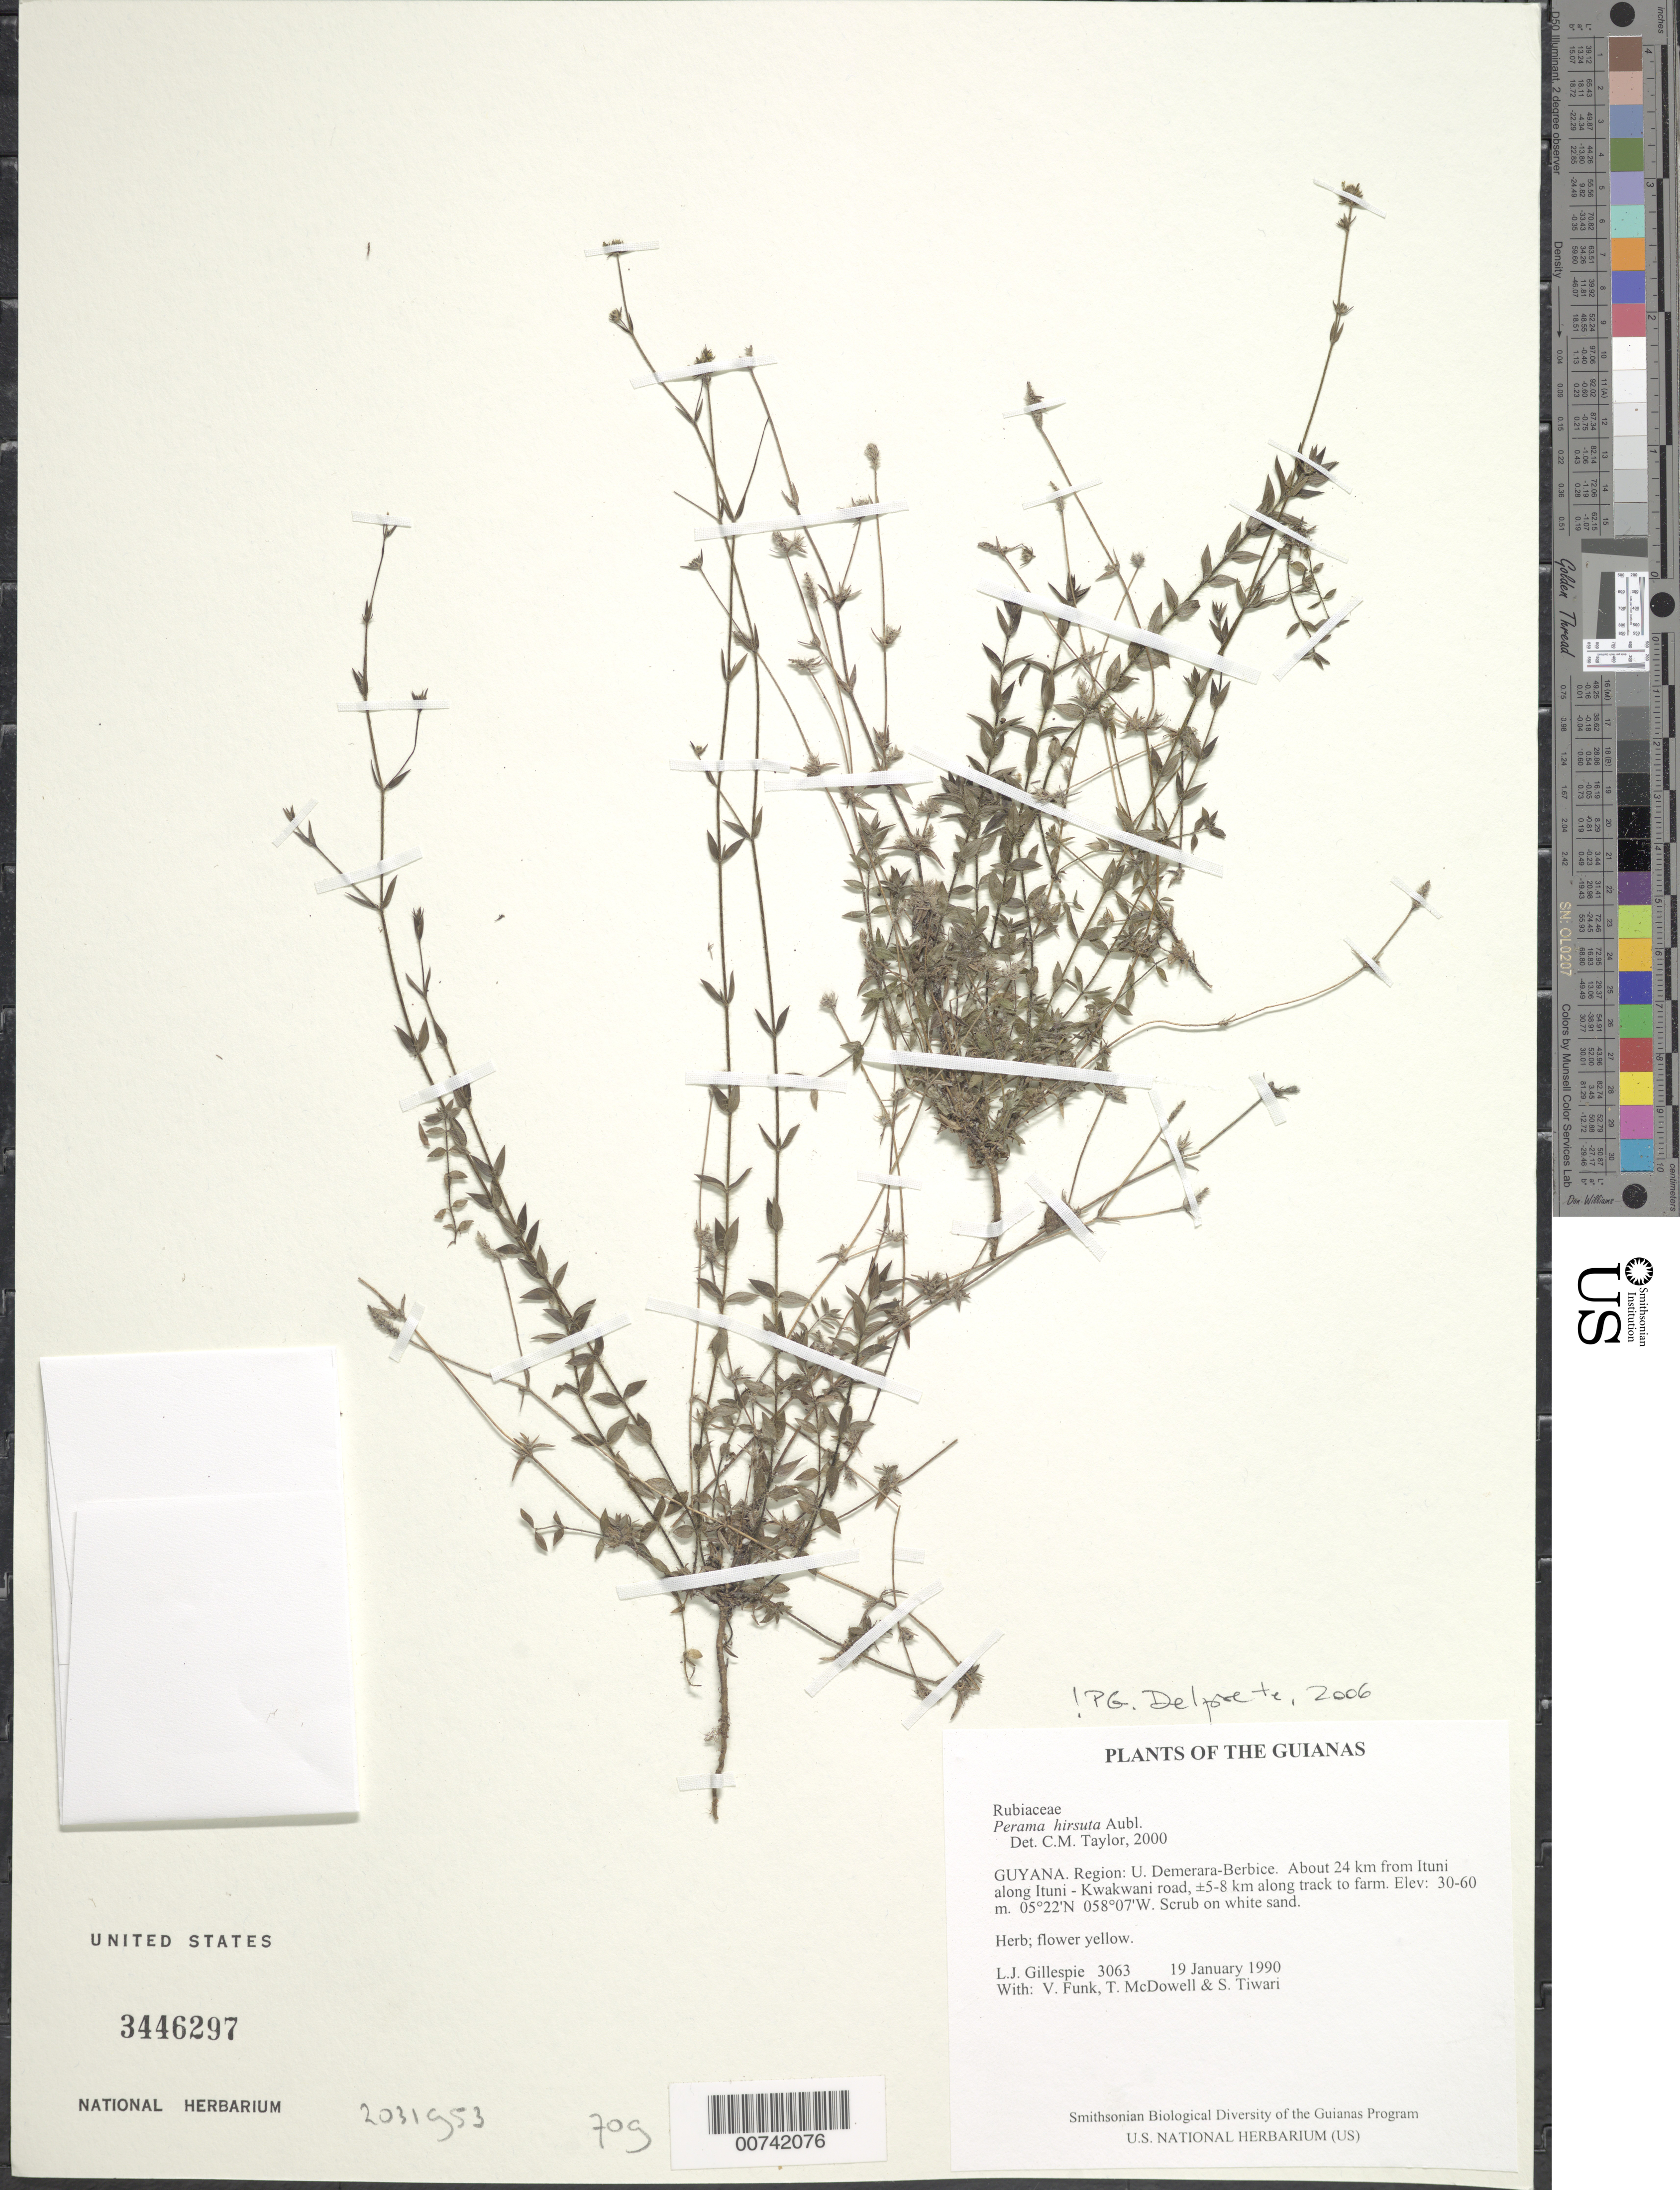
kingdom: Plantae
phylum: Tracheophyta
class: Magnoliopsida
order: Gentianales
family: Rubiaceae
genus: Perama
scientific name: Perama hirsuta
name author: Aubl.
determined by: Delprete, P. G., Herb. de Guyane Cay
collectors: L. J. Gillespie, V. Funk, T. McDowell & S. Tiwari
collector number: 3063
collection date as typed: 19 January 1990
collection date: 1990-01-19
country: Guyana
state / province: U. Demerara-Berbice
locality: About 24 km from Ituni along Ituni - Kwakwani road, ±5-8 km along track to farm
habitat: Scrub on white sand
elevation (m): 30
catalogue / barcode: US 3446297